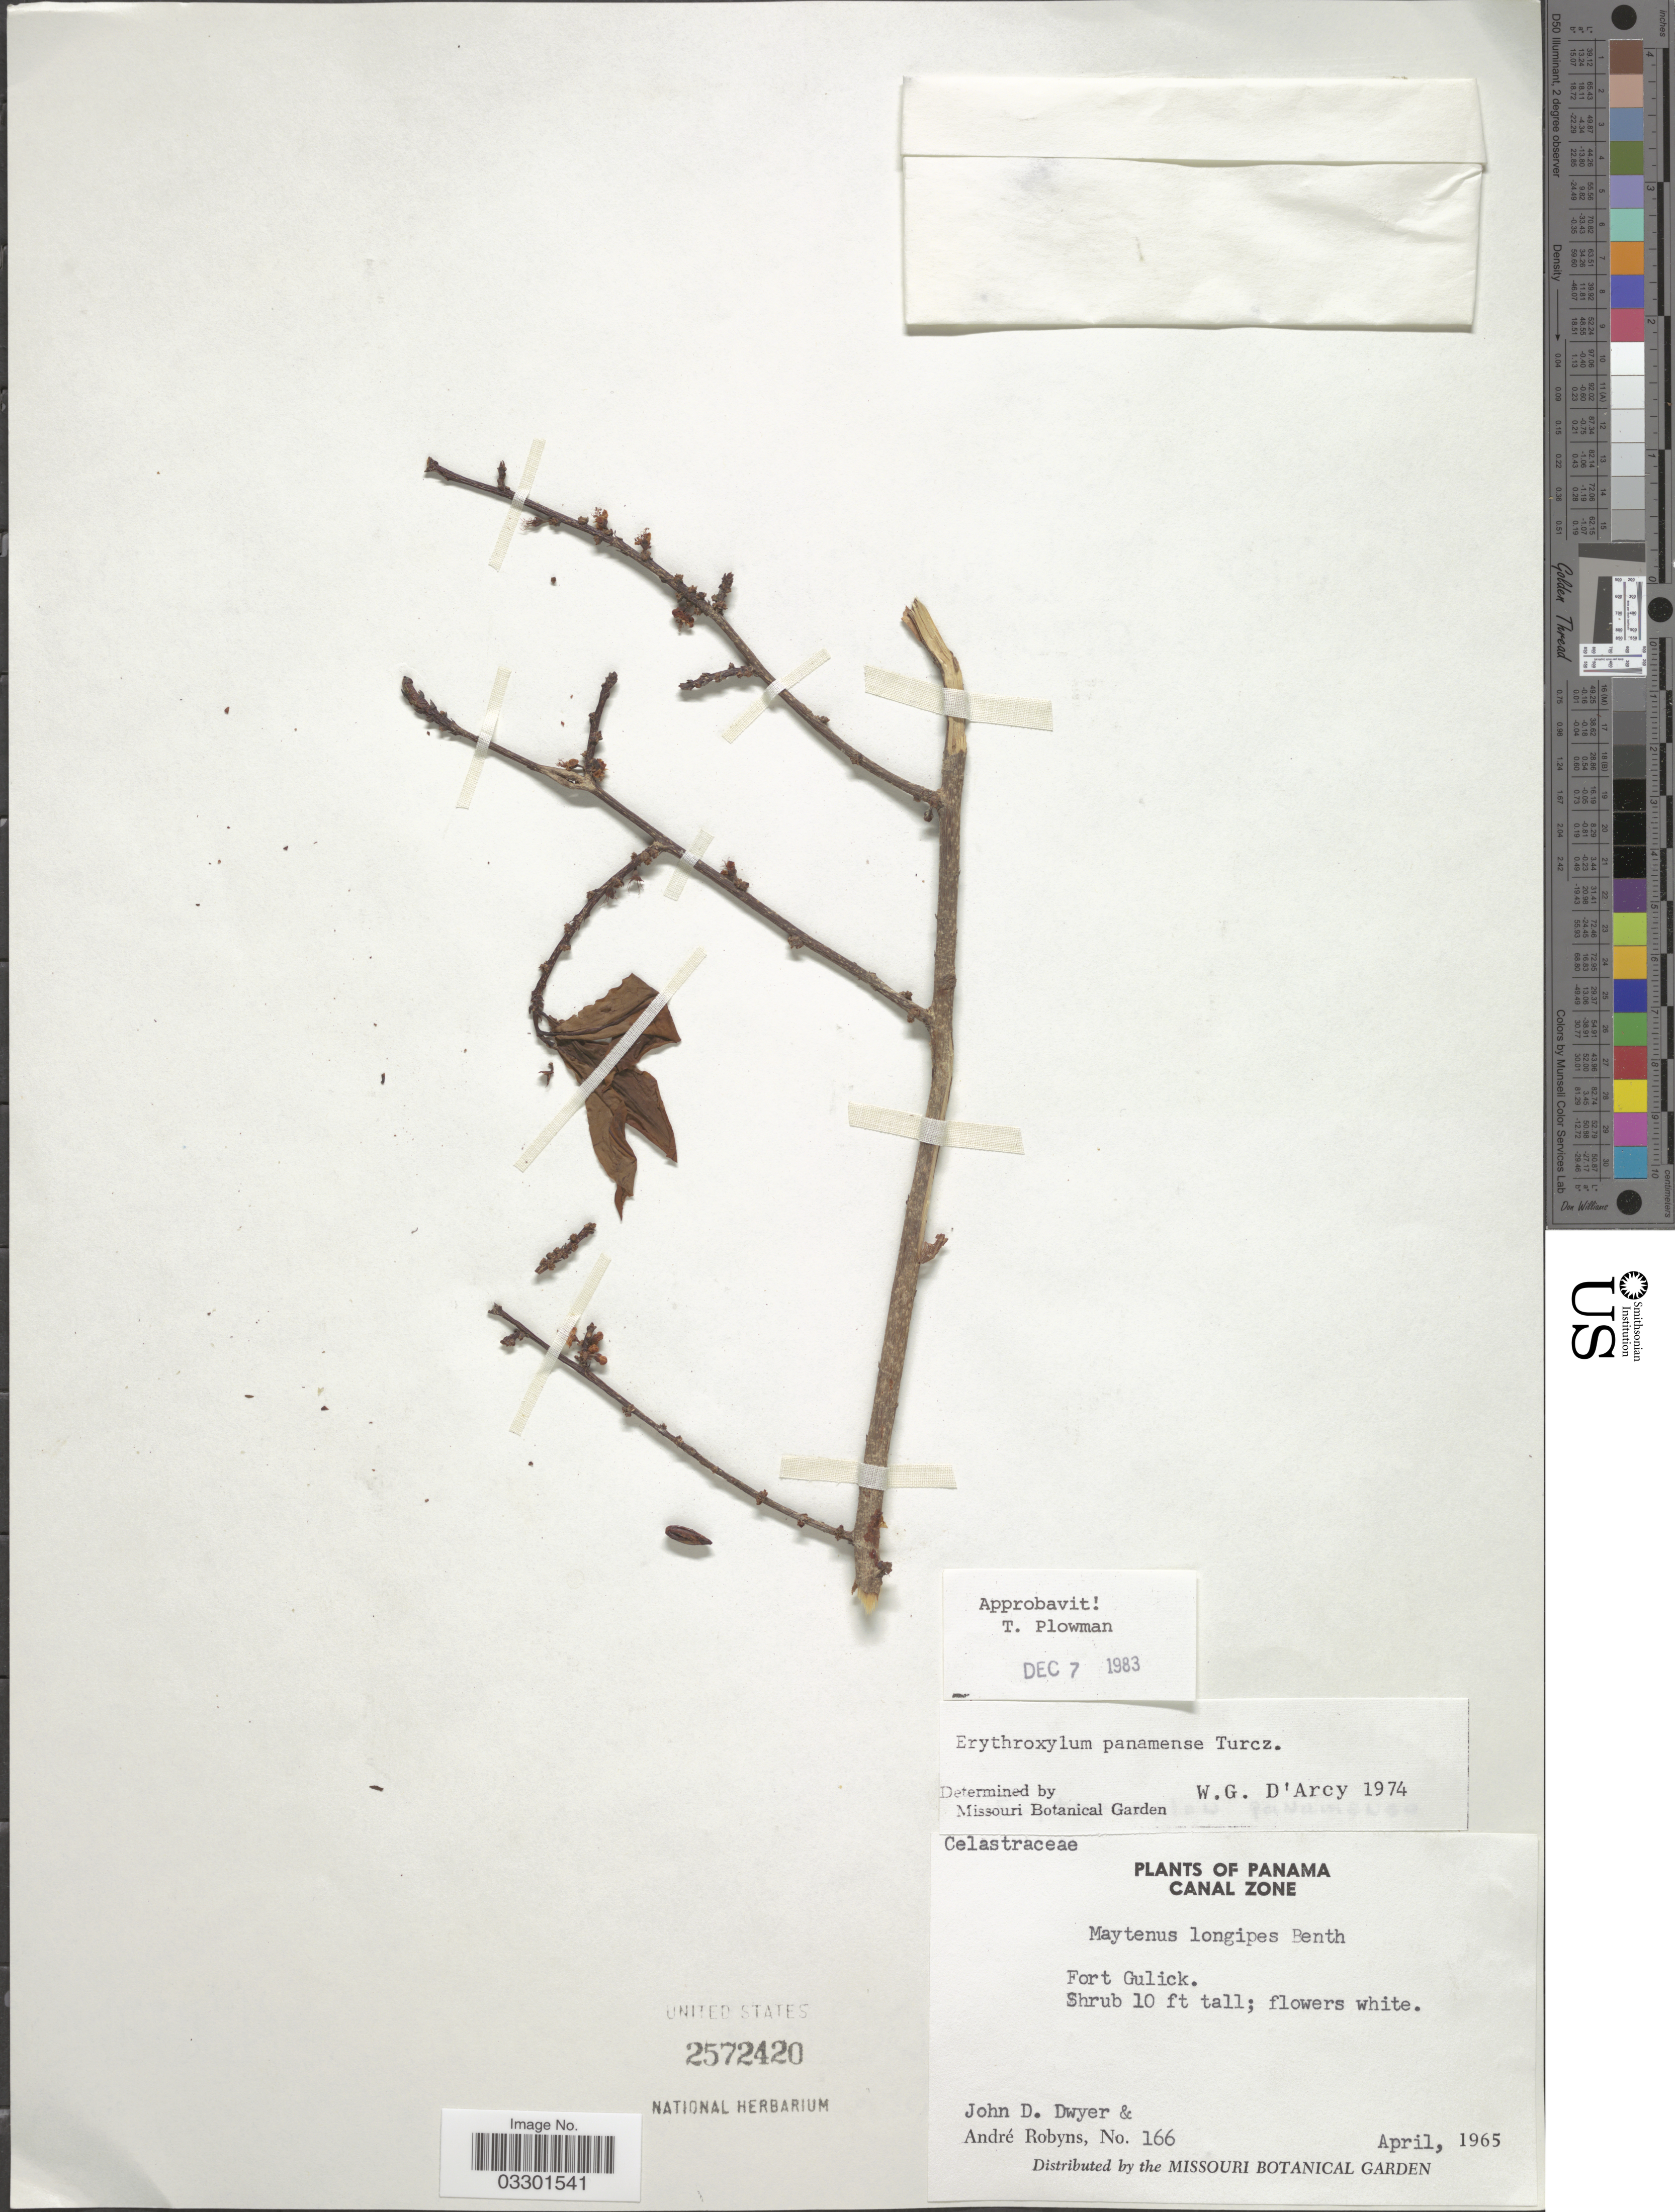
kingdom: Plantae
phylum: Tracheophyta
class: Magnoliopsida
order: Malpighiales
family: Erythroxylaceae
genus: Erythroxylum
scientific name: Erythroxylum panamense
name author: Turcz.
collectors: J. D. Dwyer & A. G. Robyns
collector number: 166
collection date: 1965-04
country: Panama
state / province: Colón / Panamá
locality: Canal Zone. Fort Gulick.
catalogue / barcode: US 2572420